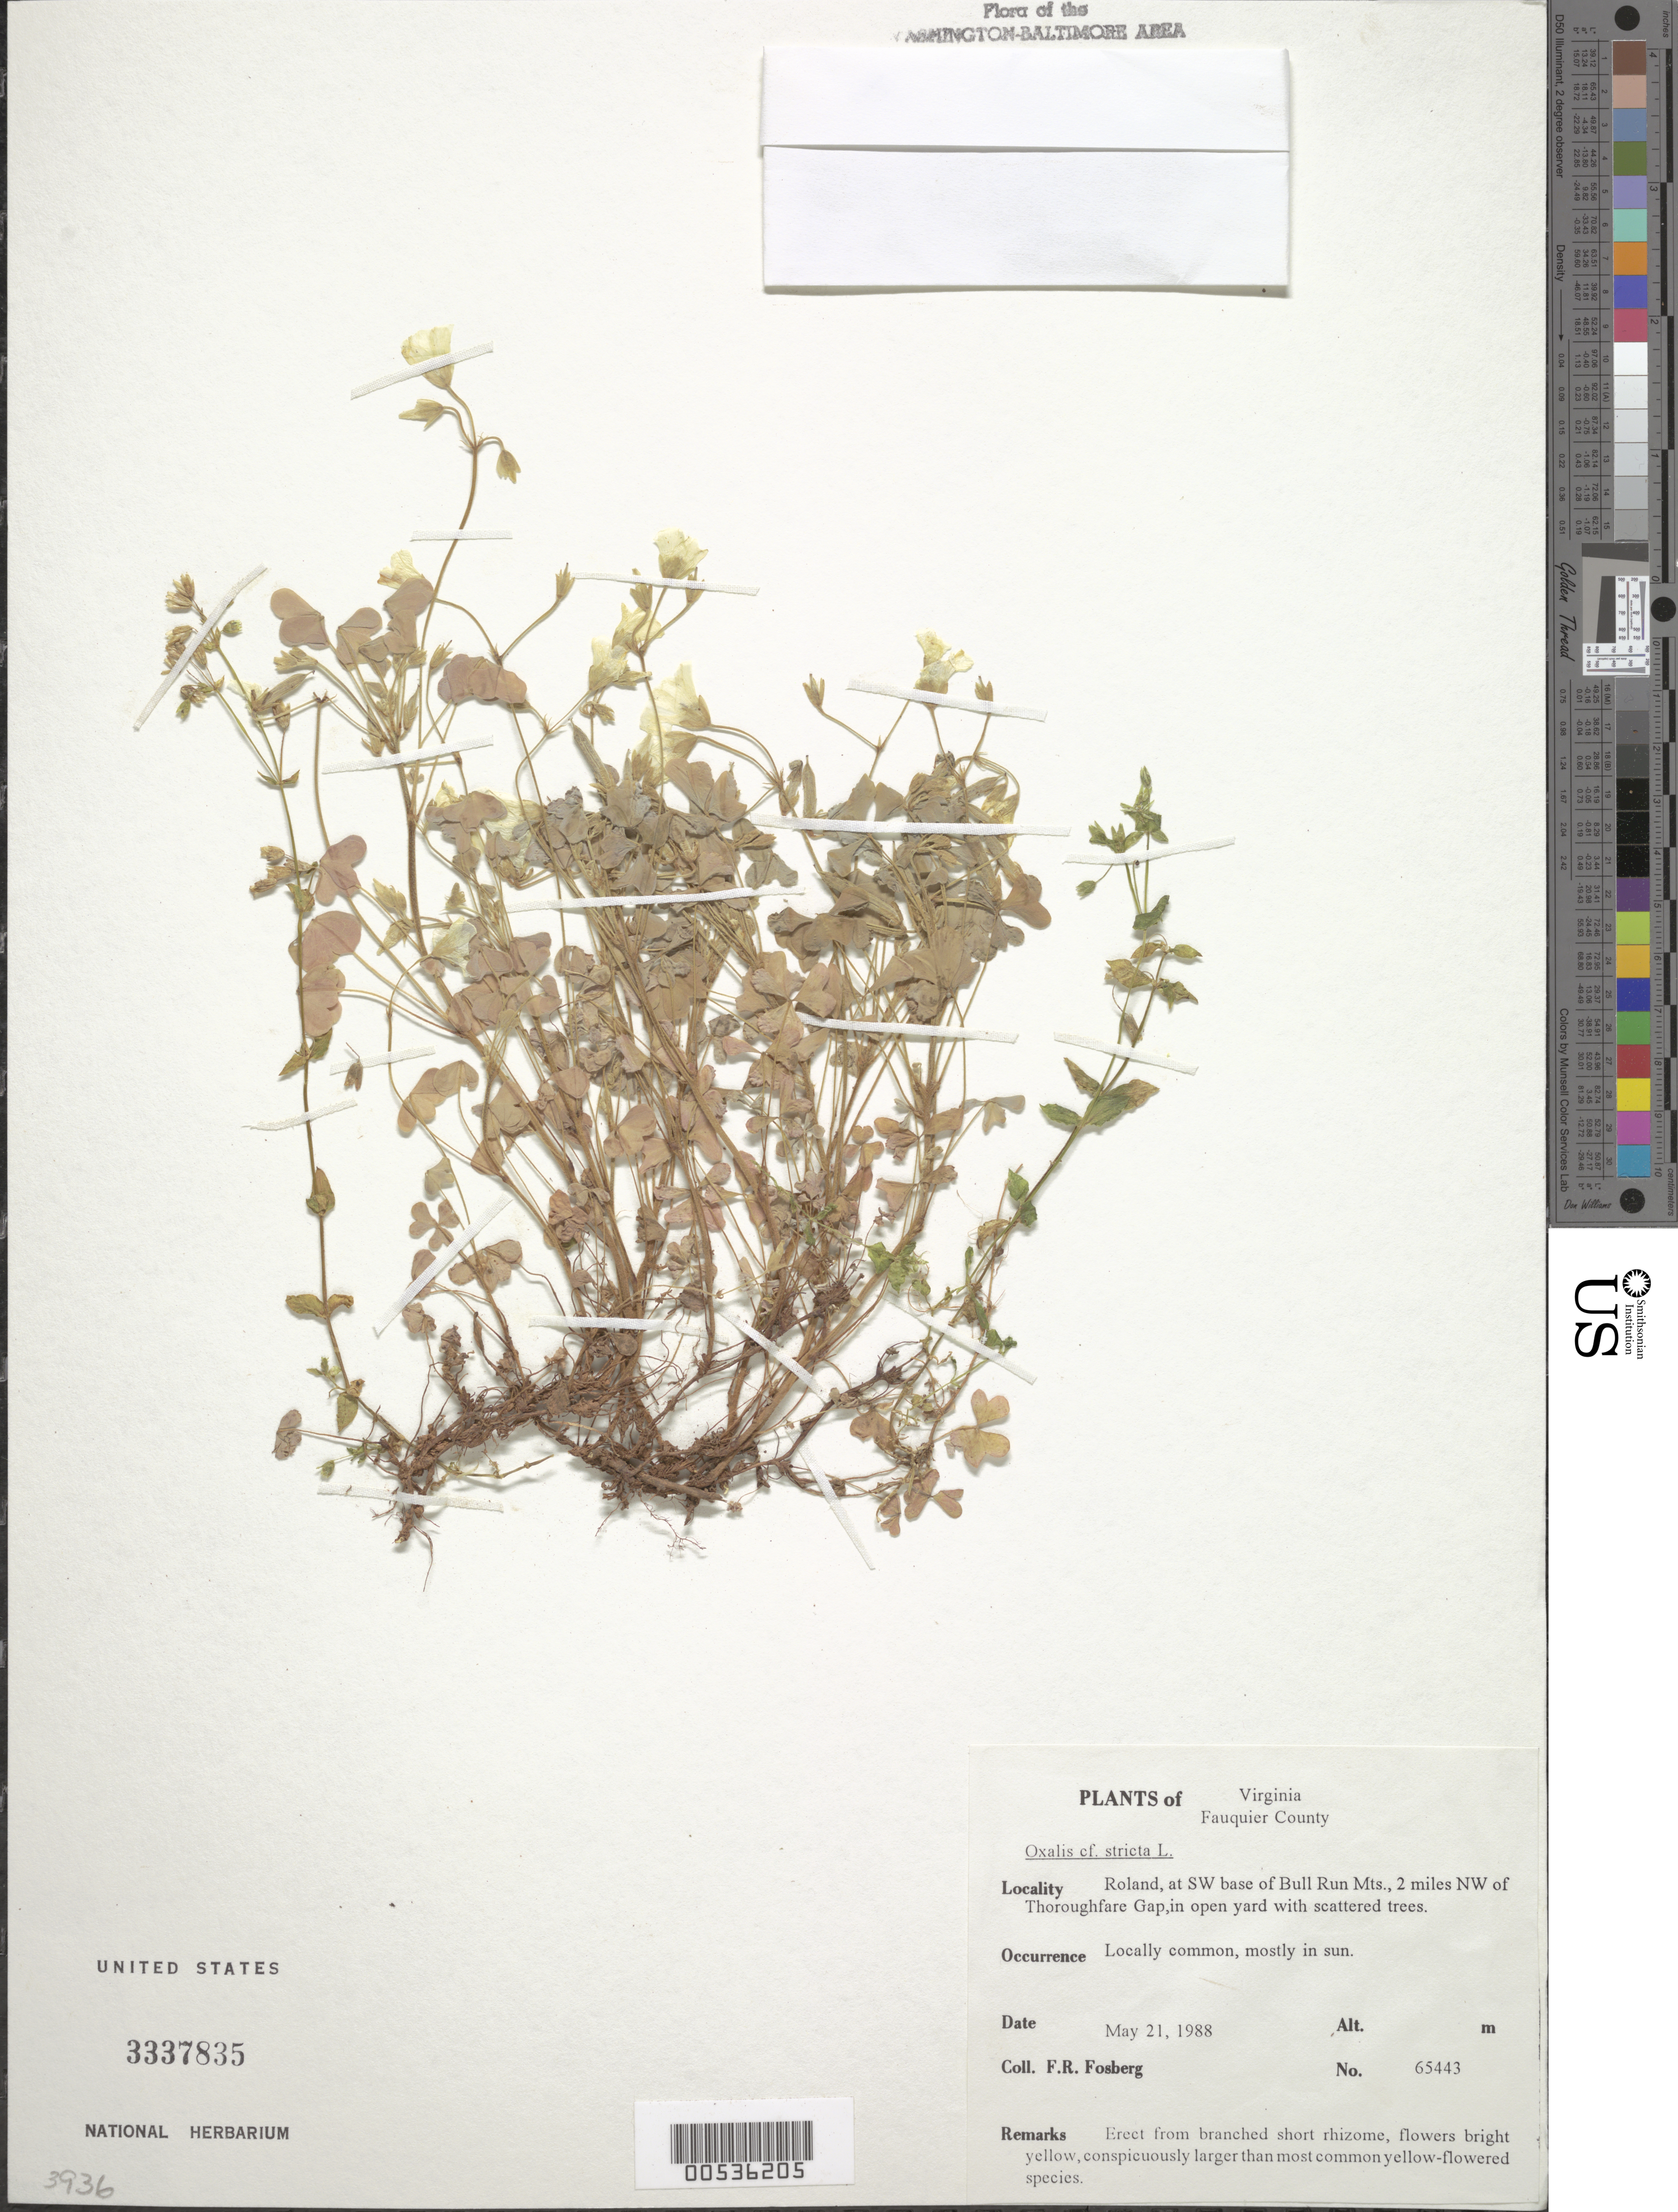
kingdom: Plantae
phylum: Tracheophyta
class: Magnoliopsida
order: Oxalidales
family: Oxalidaceae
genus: Oxalis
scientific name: Oxalis stricta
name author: L.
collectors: F. R. Fosberg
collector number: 65443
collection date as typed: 21 May 1988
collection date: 1988-05-21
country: United States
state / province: Virginia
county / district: Fauquier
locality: Roland, SW base of Bull Run Mts., NW of Thorofare Gap Bull Run Mts.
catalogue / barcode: US 3337835